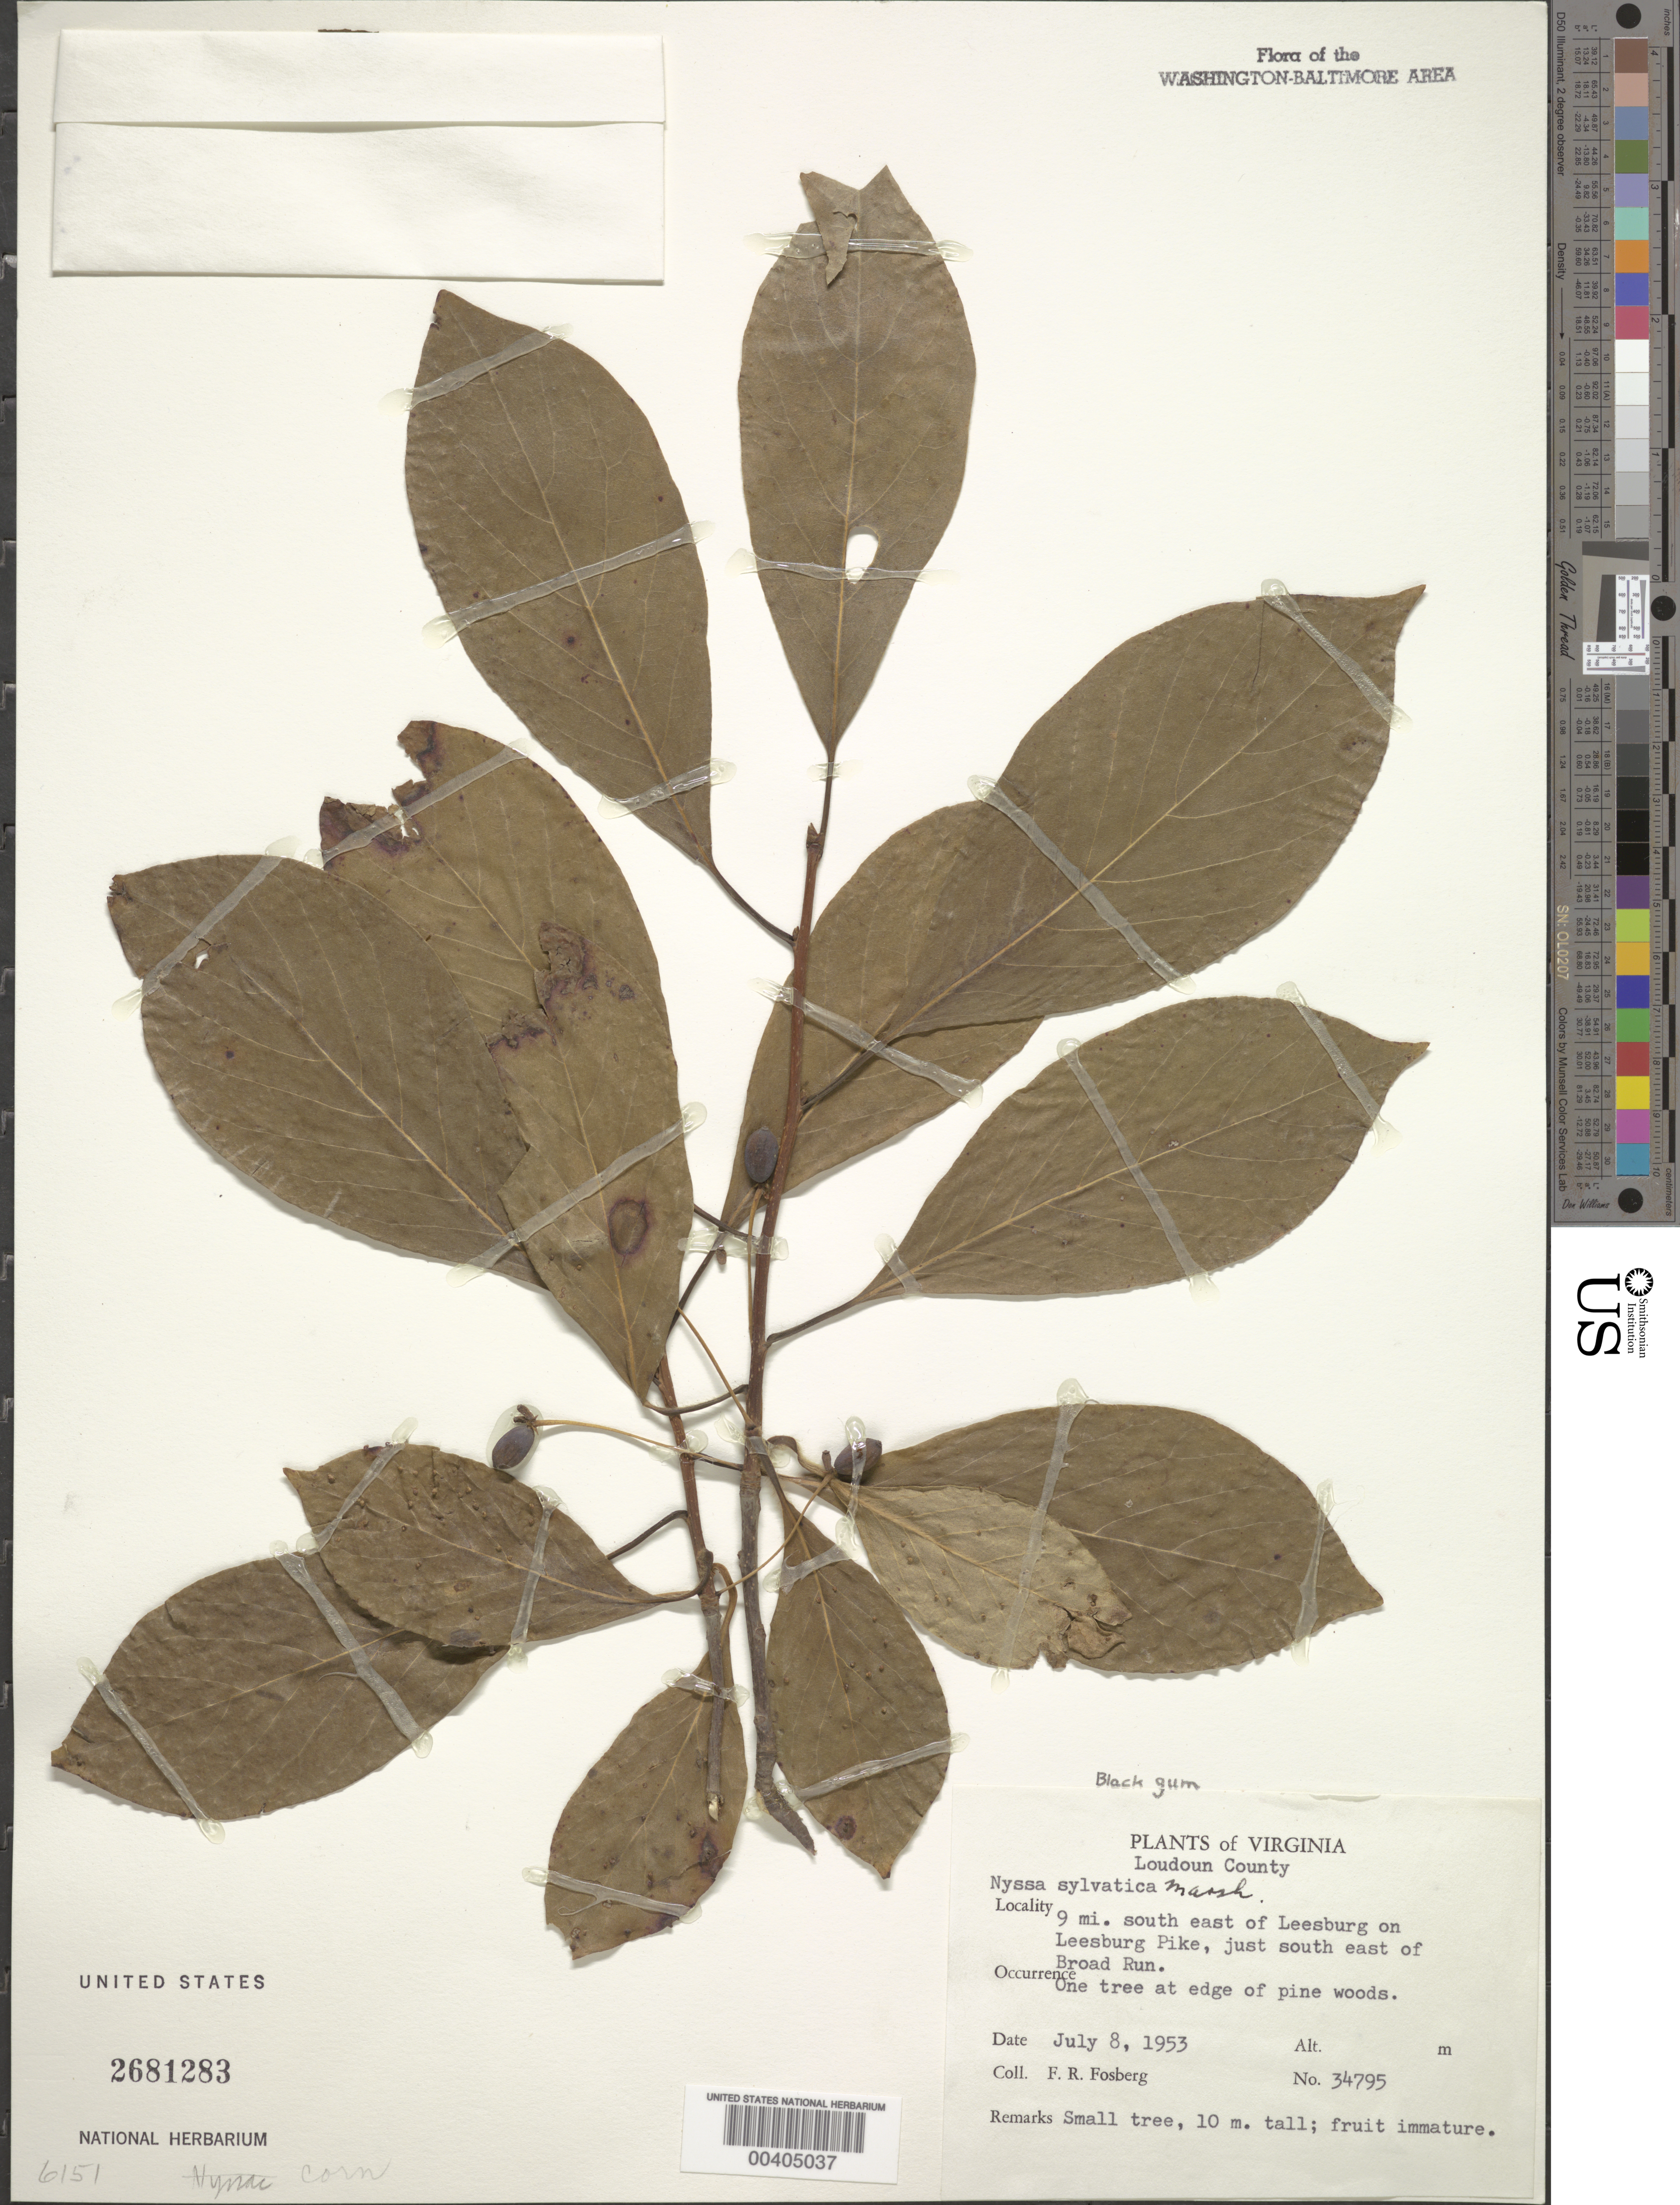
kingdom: Plantae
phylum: Tracheophyta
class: Magnoliopsida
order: Cornales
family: Nyssaceae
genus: Nyssa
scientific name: Nyssa sylvatica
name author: Marshall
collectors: F. R. Fosberg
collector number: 34795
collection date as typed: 08 Jul 1953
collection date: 1953-07-08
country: United States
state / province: Virginia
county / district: Loudoun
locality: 9 mi. S of Leesburg on Leesburg Pike, just SE of Broad Run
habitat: Edge of pine woods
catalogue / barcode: US 2681283